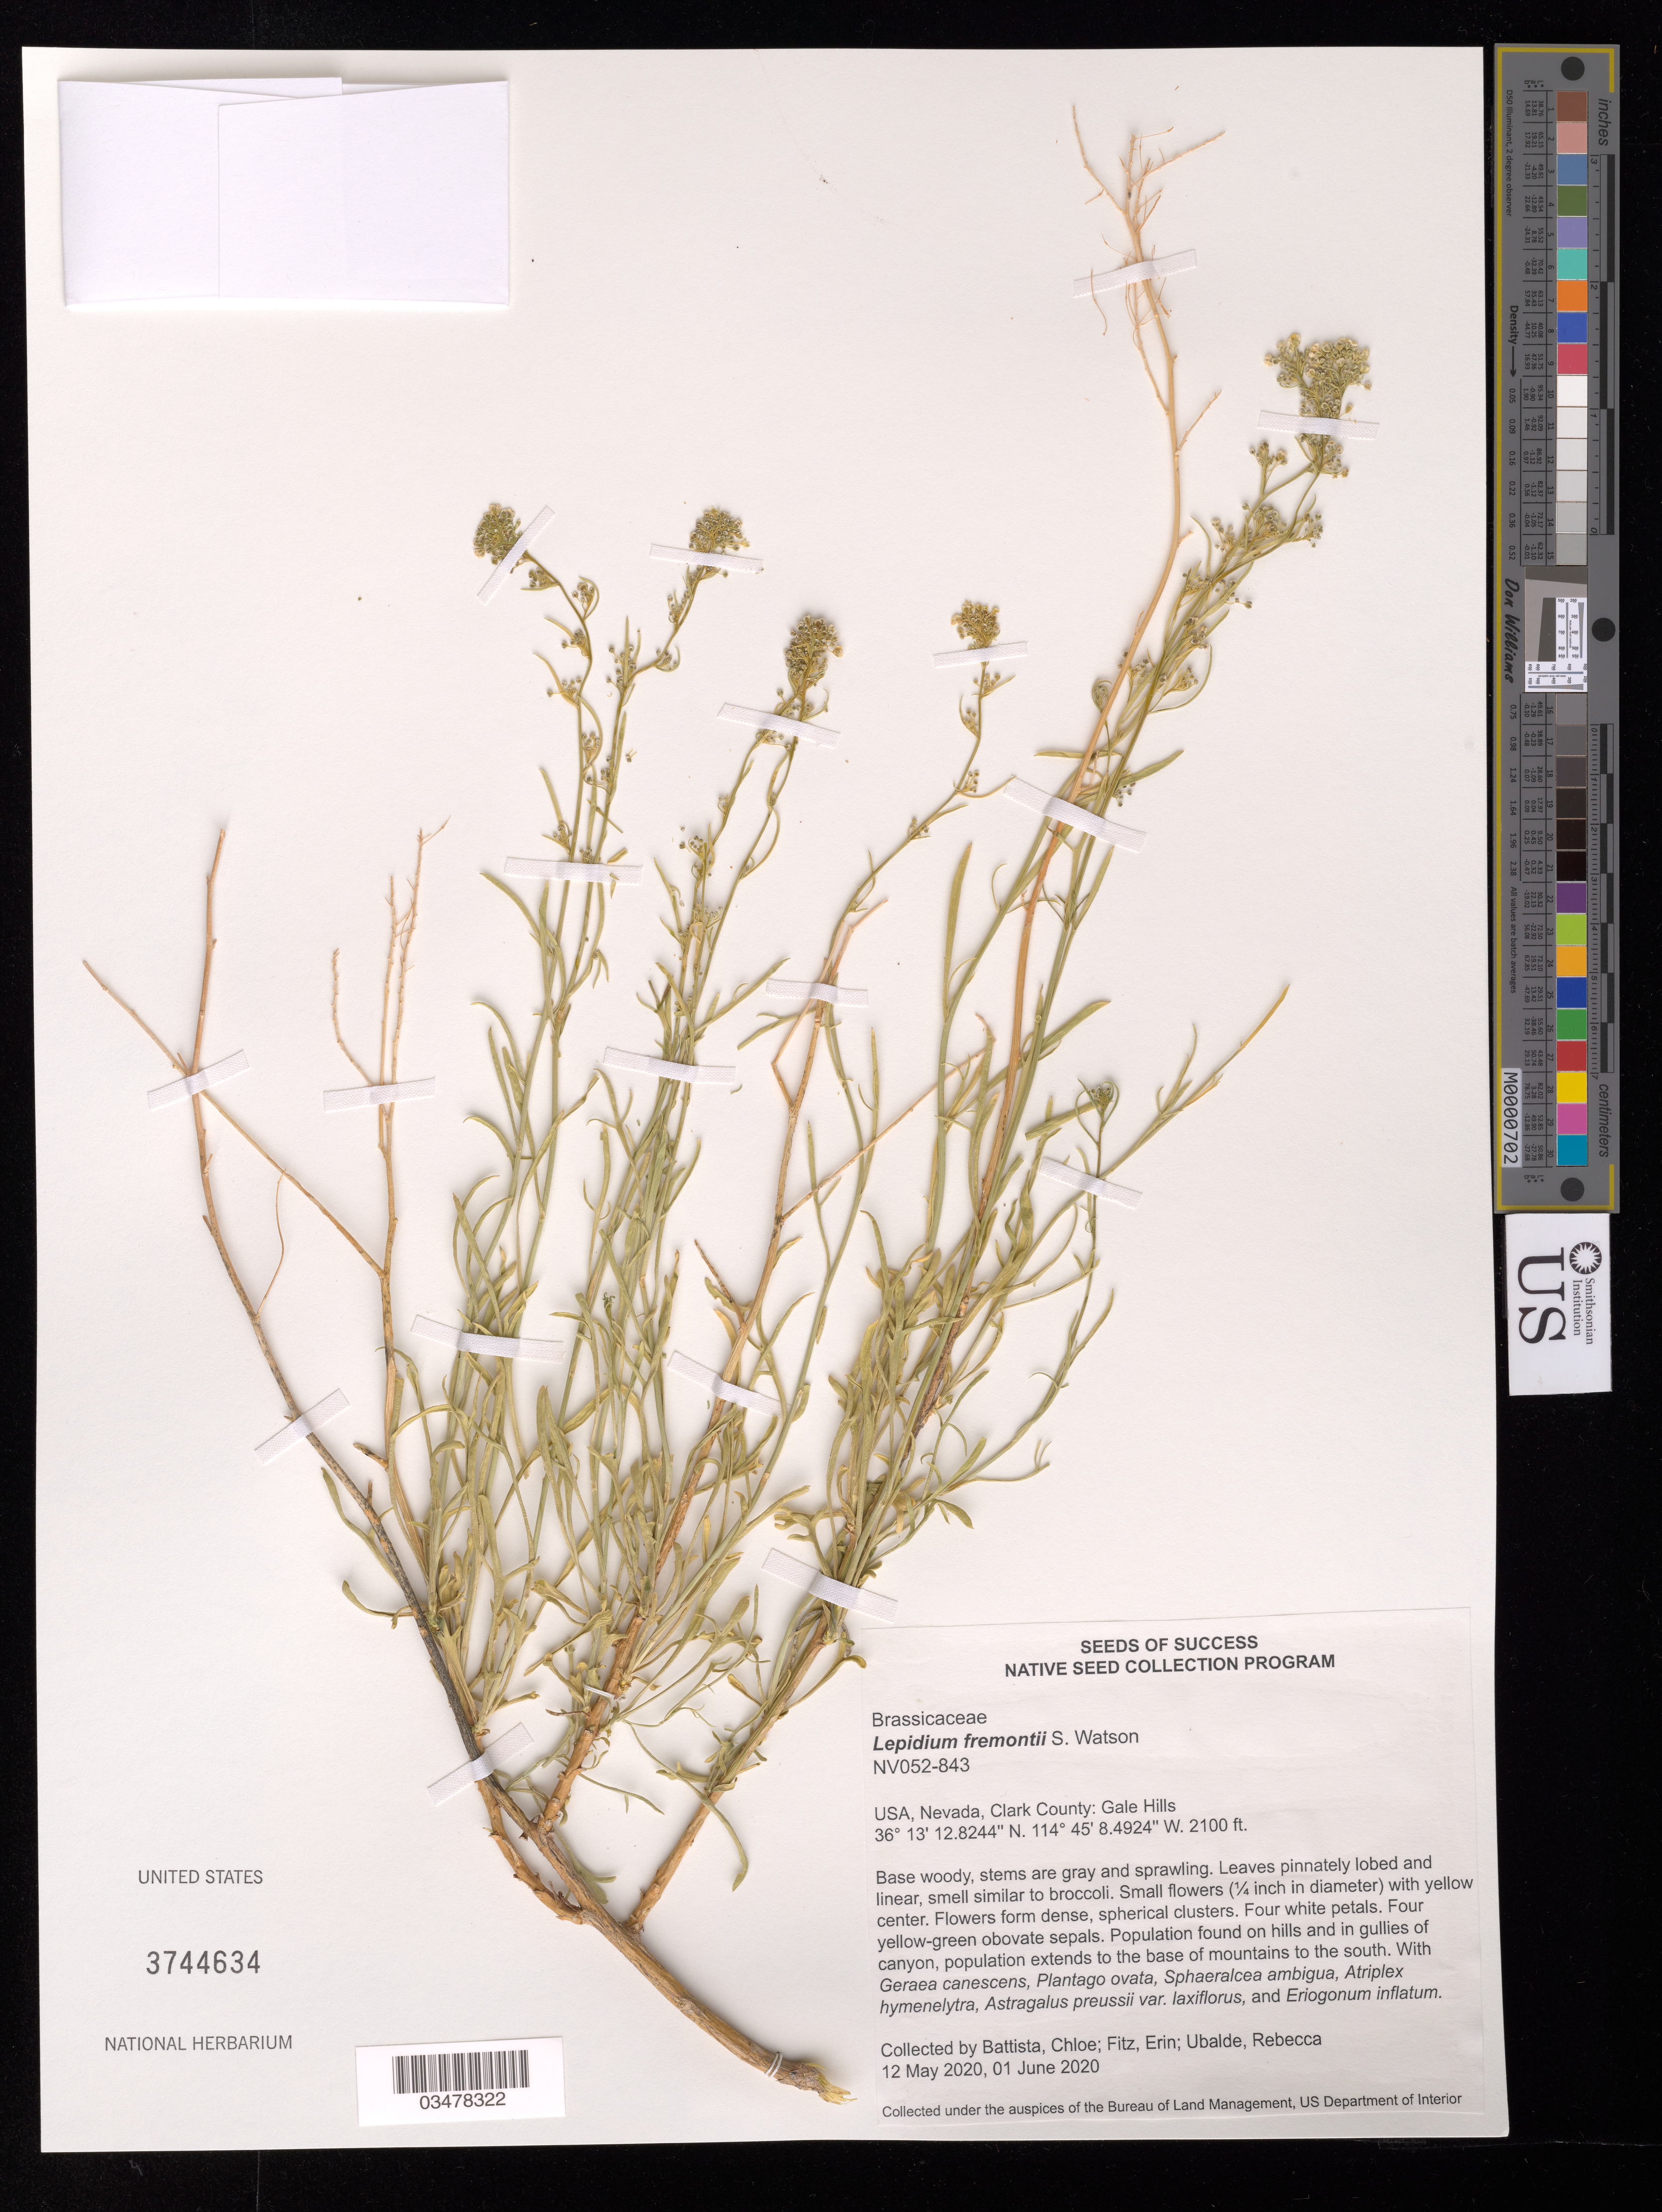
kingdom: Plantae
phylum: Tracheophyta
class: Magnoliopsida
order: Brassicales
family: Brassicaceae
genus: Lepidium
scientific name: Lepidium fremontii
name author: S. Watson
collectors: C. Battista, E. Fitz & R. Ubalde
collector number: NV052-843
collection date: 2020-05-12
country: United States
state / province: Nevada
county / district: Clark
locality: Gale Hills.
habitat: Hills and gullies of canyon. With Geraea canescens, Plantago ovata, etc.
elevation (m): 640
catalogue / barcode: US 3744634